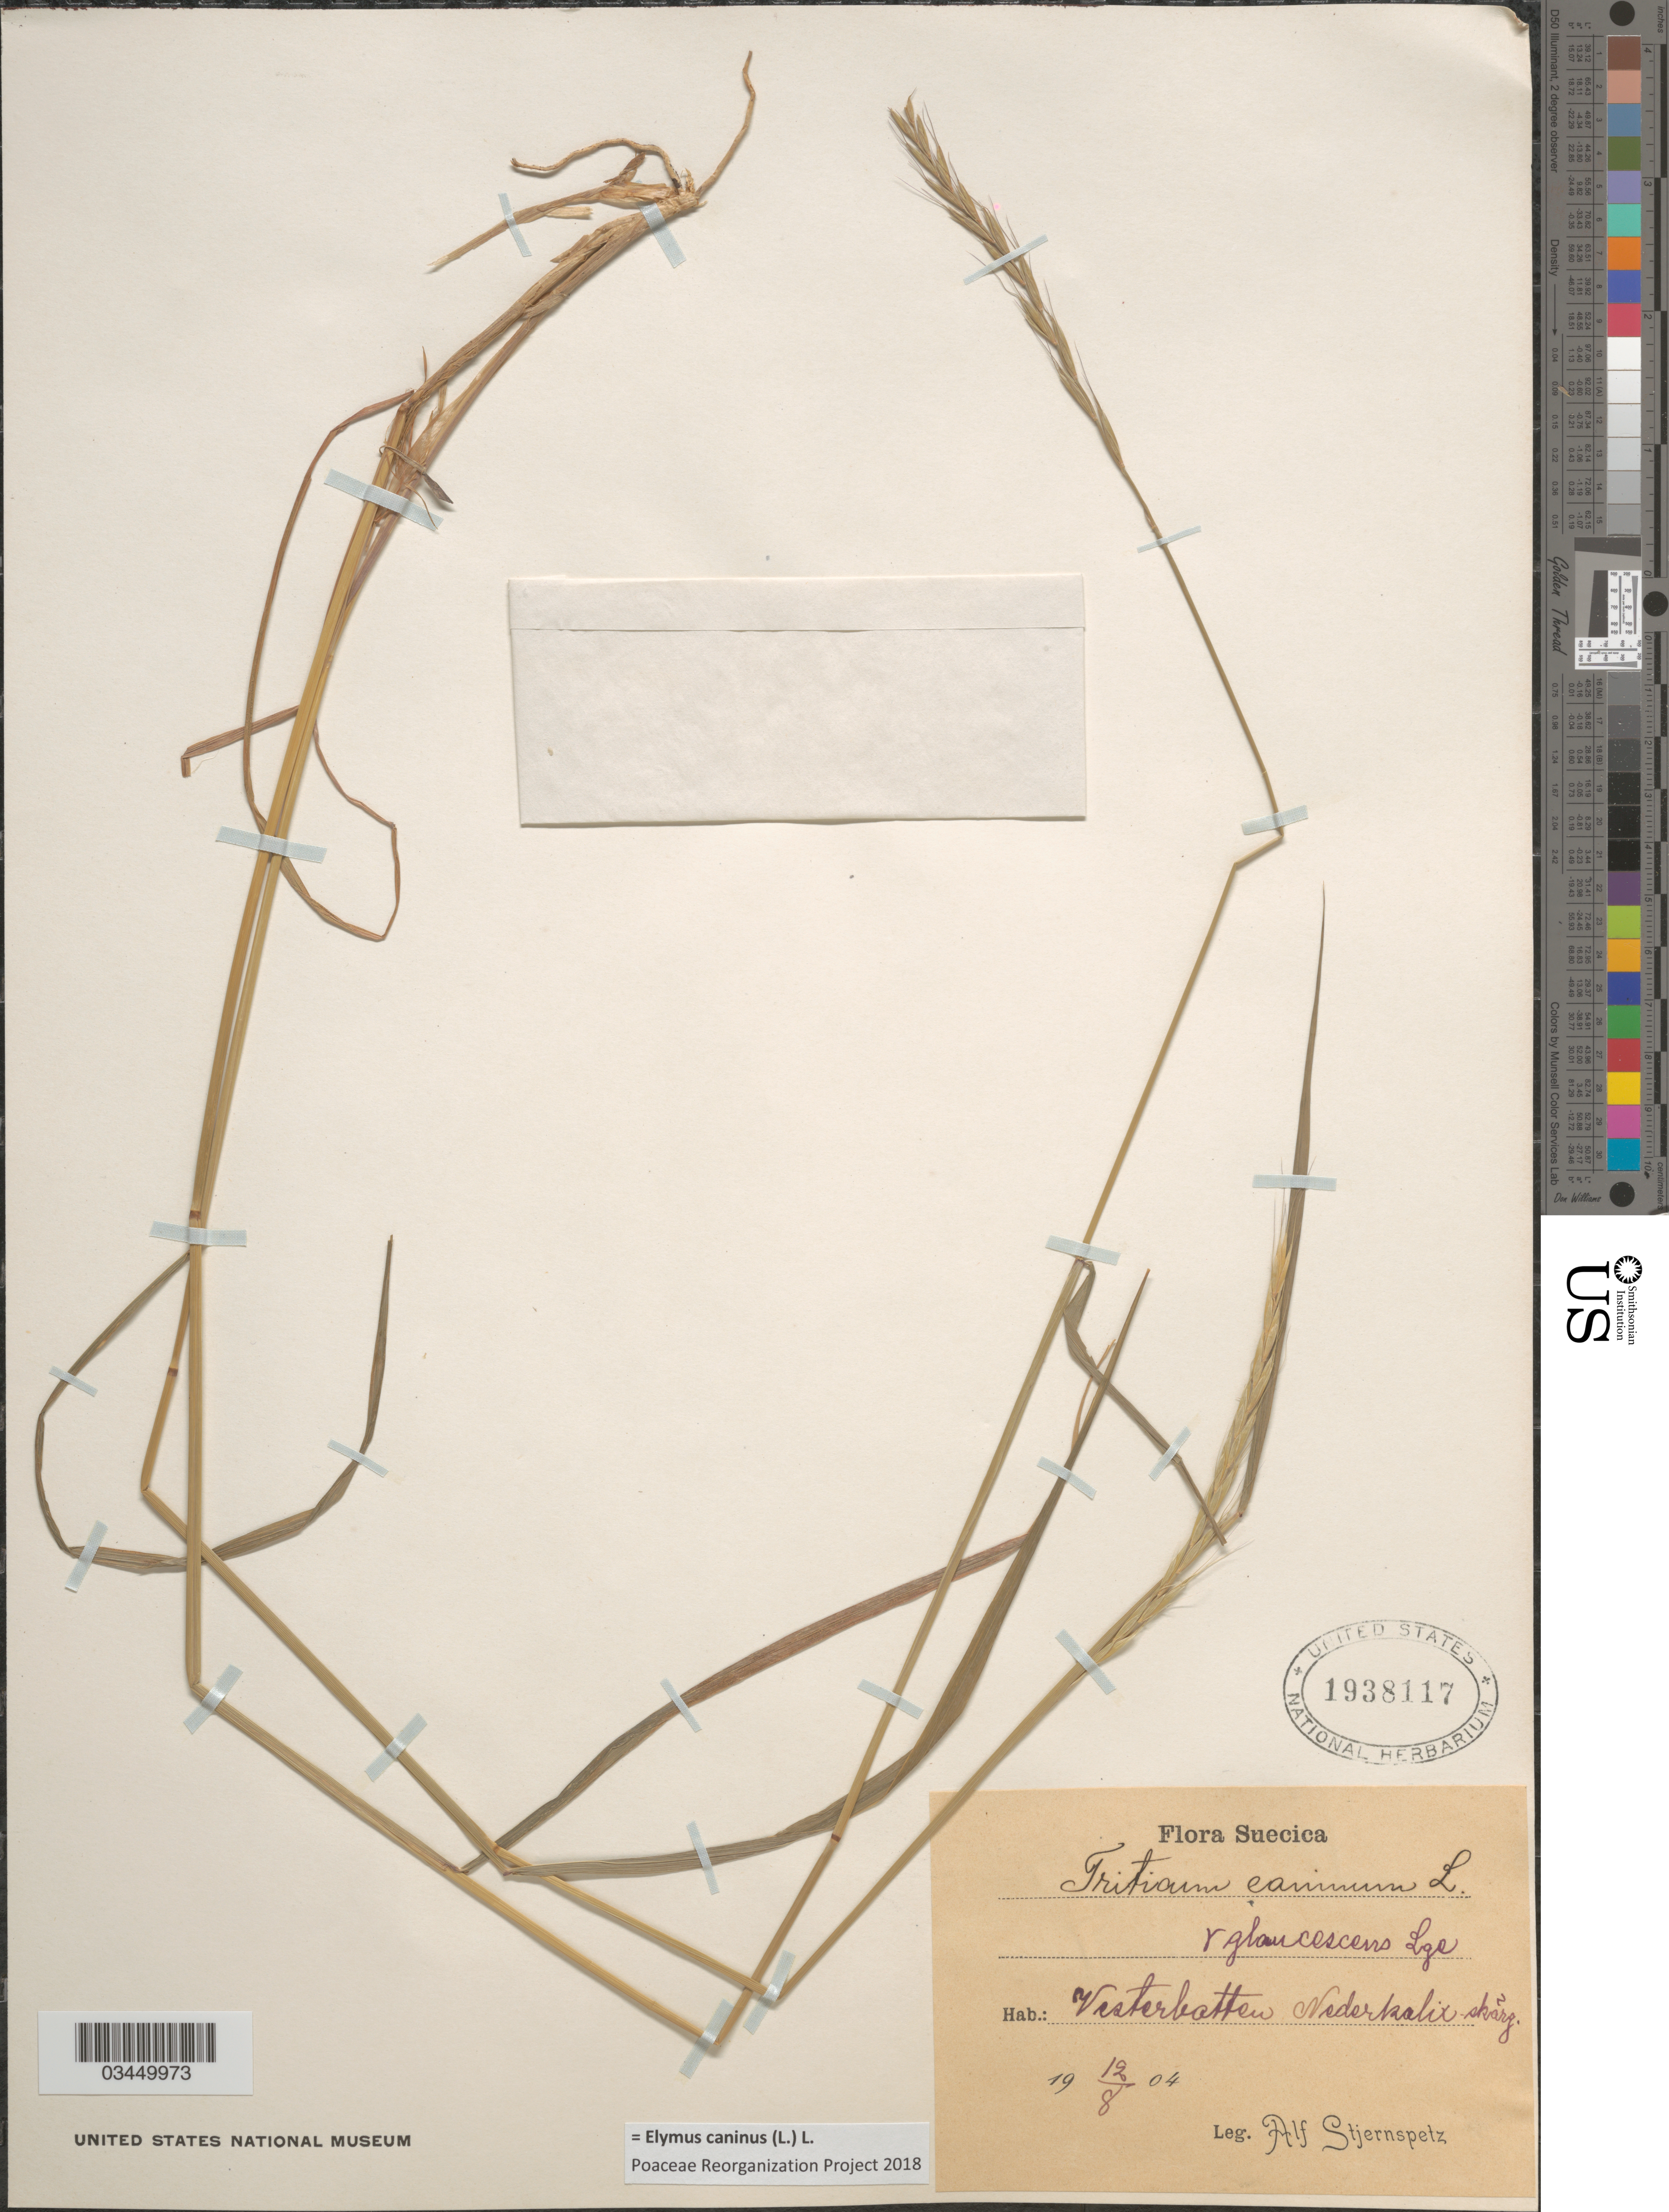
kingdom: Plantae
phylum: Tracheophyta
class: Liliopsida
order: Poales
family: Poaceae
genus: Elymus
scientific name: Elymus caninus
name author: (L.) L.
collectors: A. Stjernspetz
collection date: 1904-08-12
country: Sweden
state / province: Västerbotten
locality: Suecica. Vesterbotten Nederkalix-skãrg.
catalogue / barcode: US 1938117